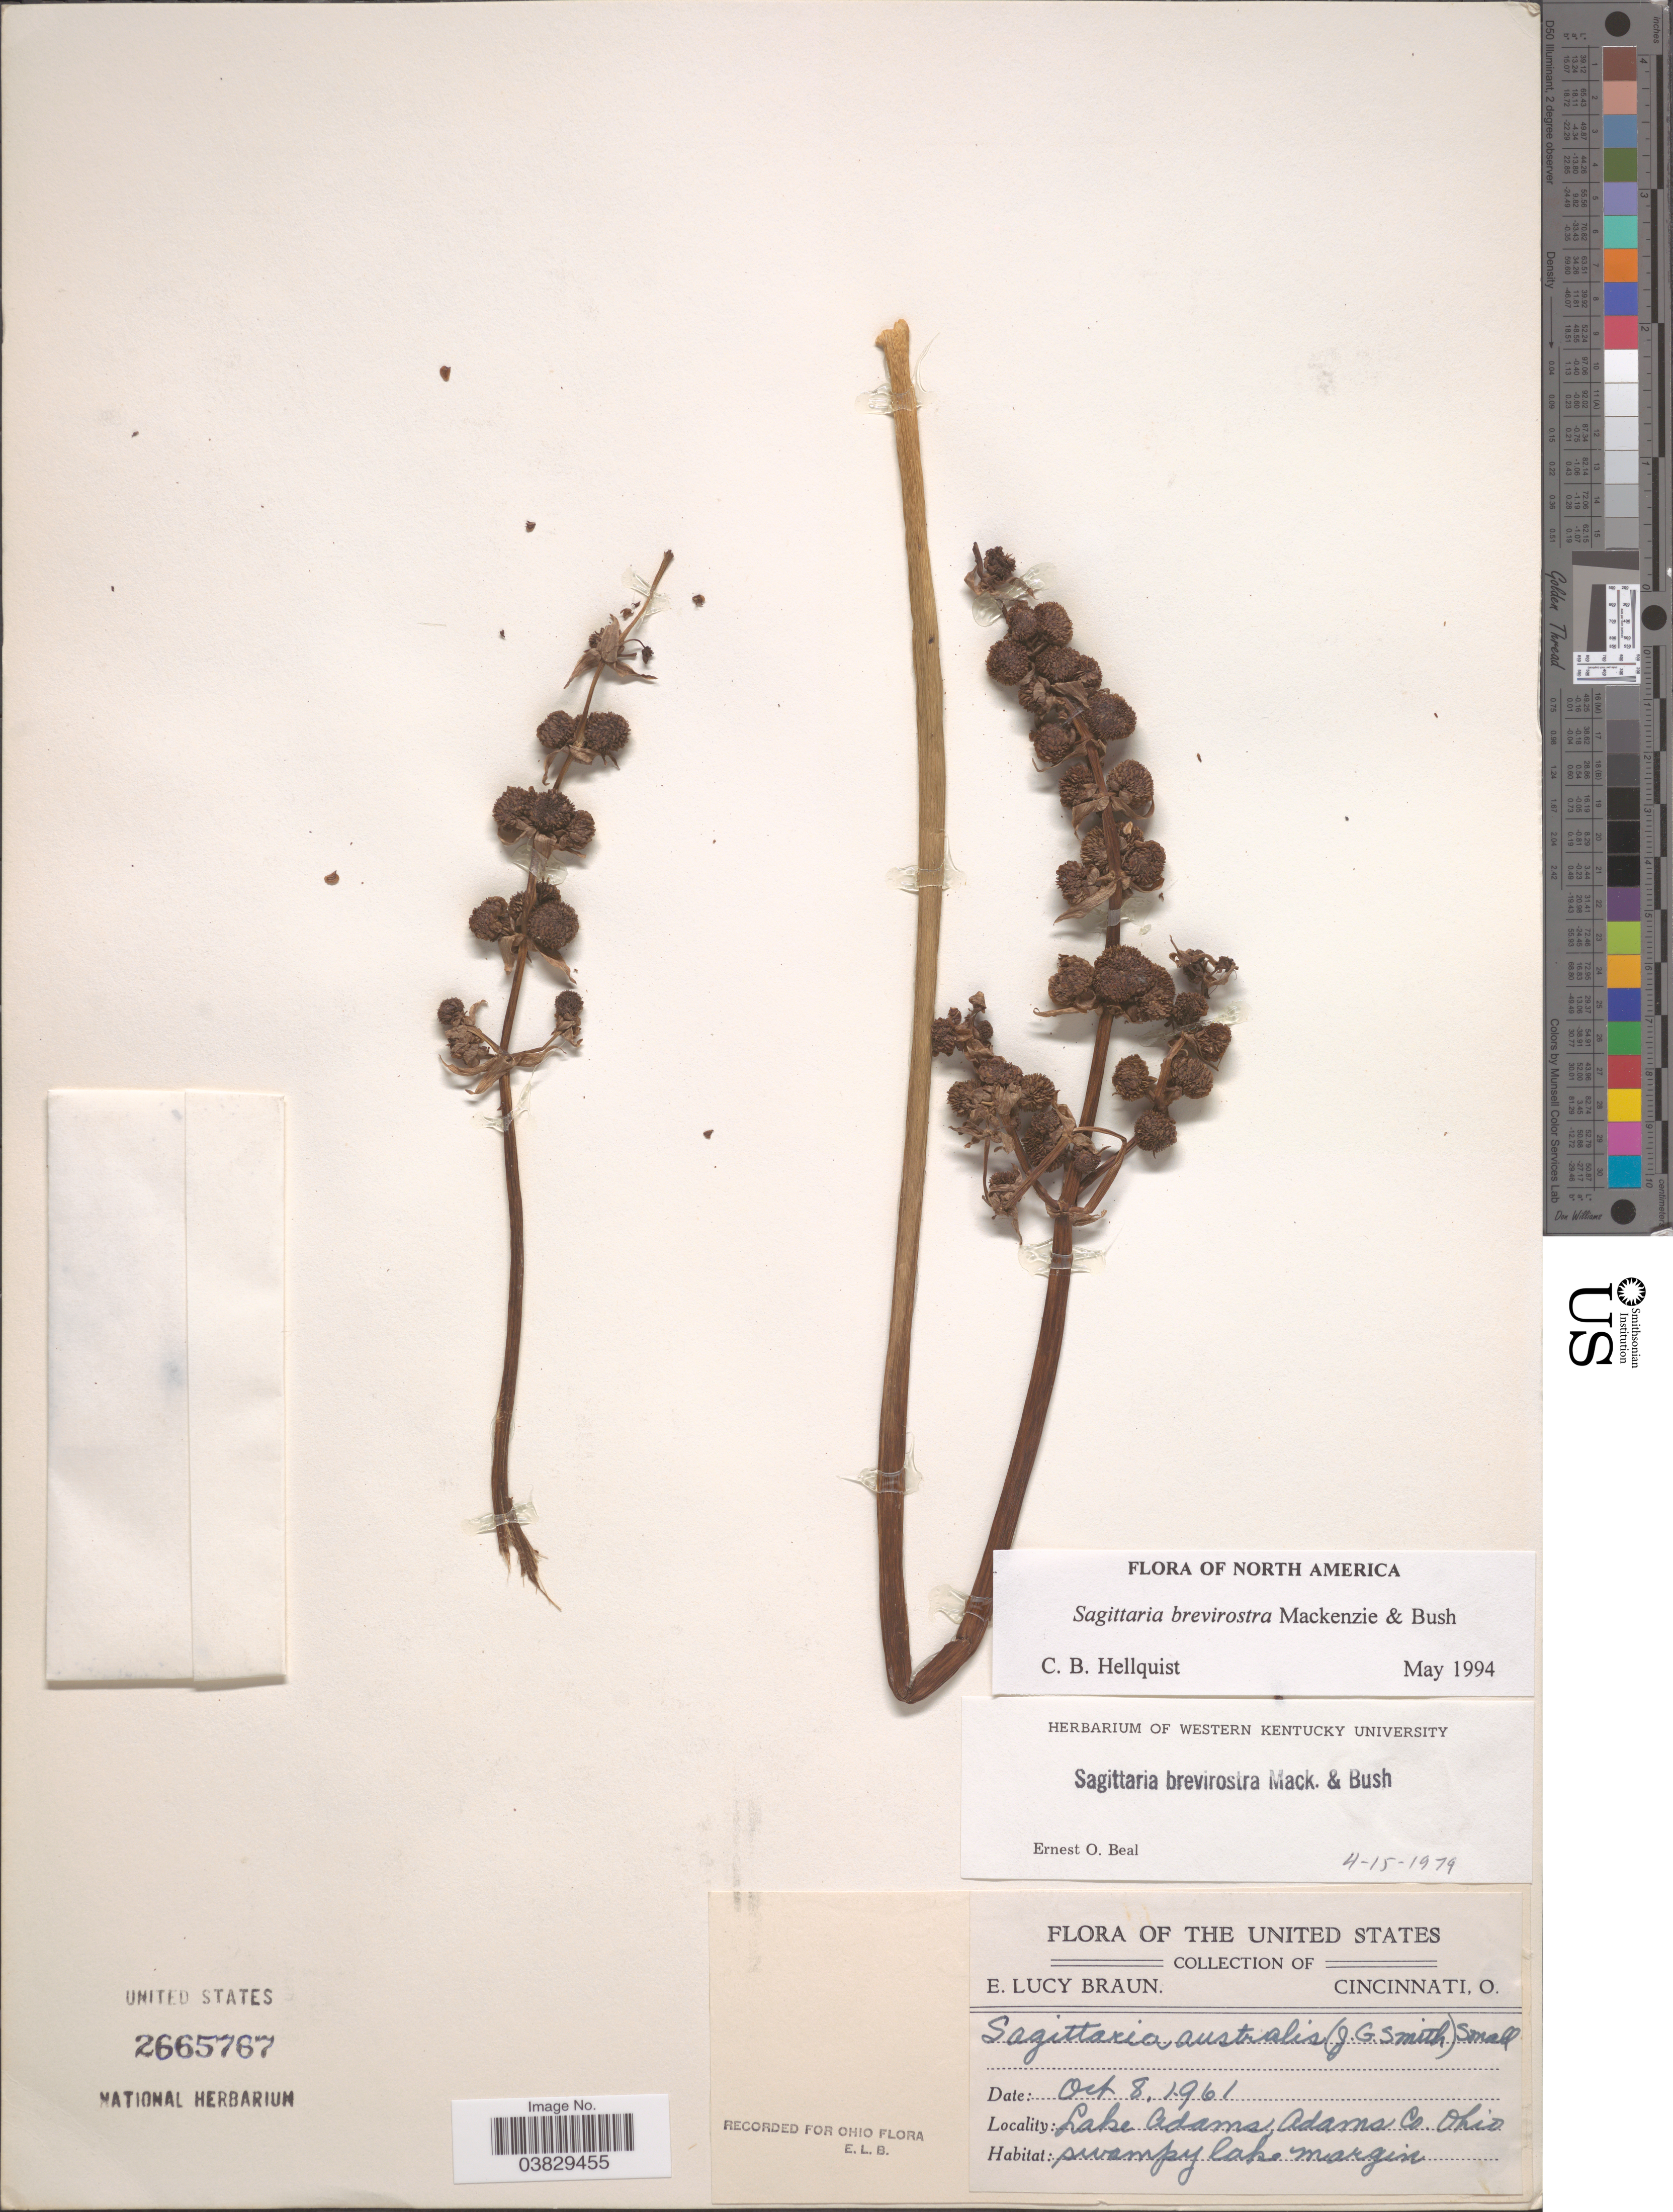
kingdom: Plantae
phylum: Tracheophyta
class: Liliopsida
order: Alismatales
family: Alismataceae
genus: Sagittaria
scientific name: Sagittaria brevirostra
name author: Mack. & Bush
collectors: E. L. Braun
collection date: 1961-10-08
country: United States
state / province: Ohio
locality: Lake Adams, Adams Co.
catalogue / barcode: US 2665767